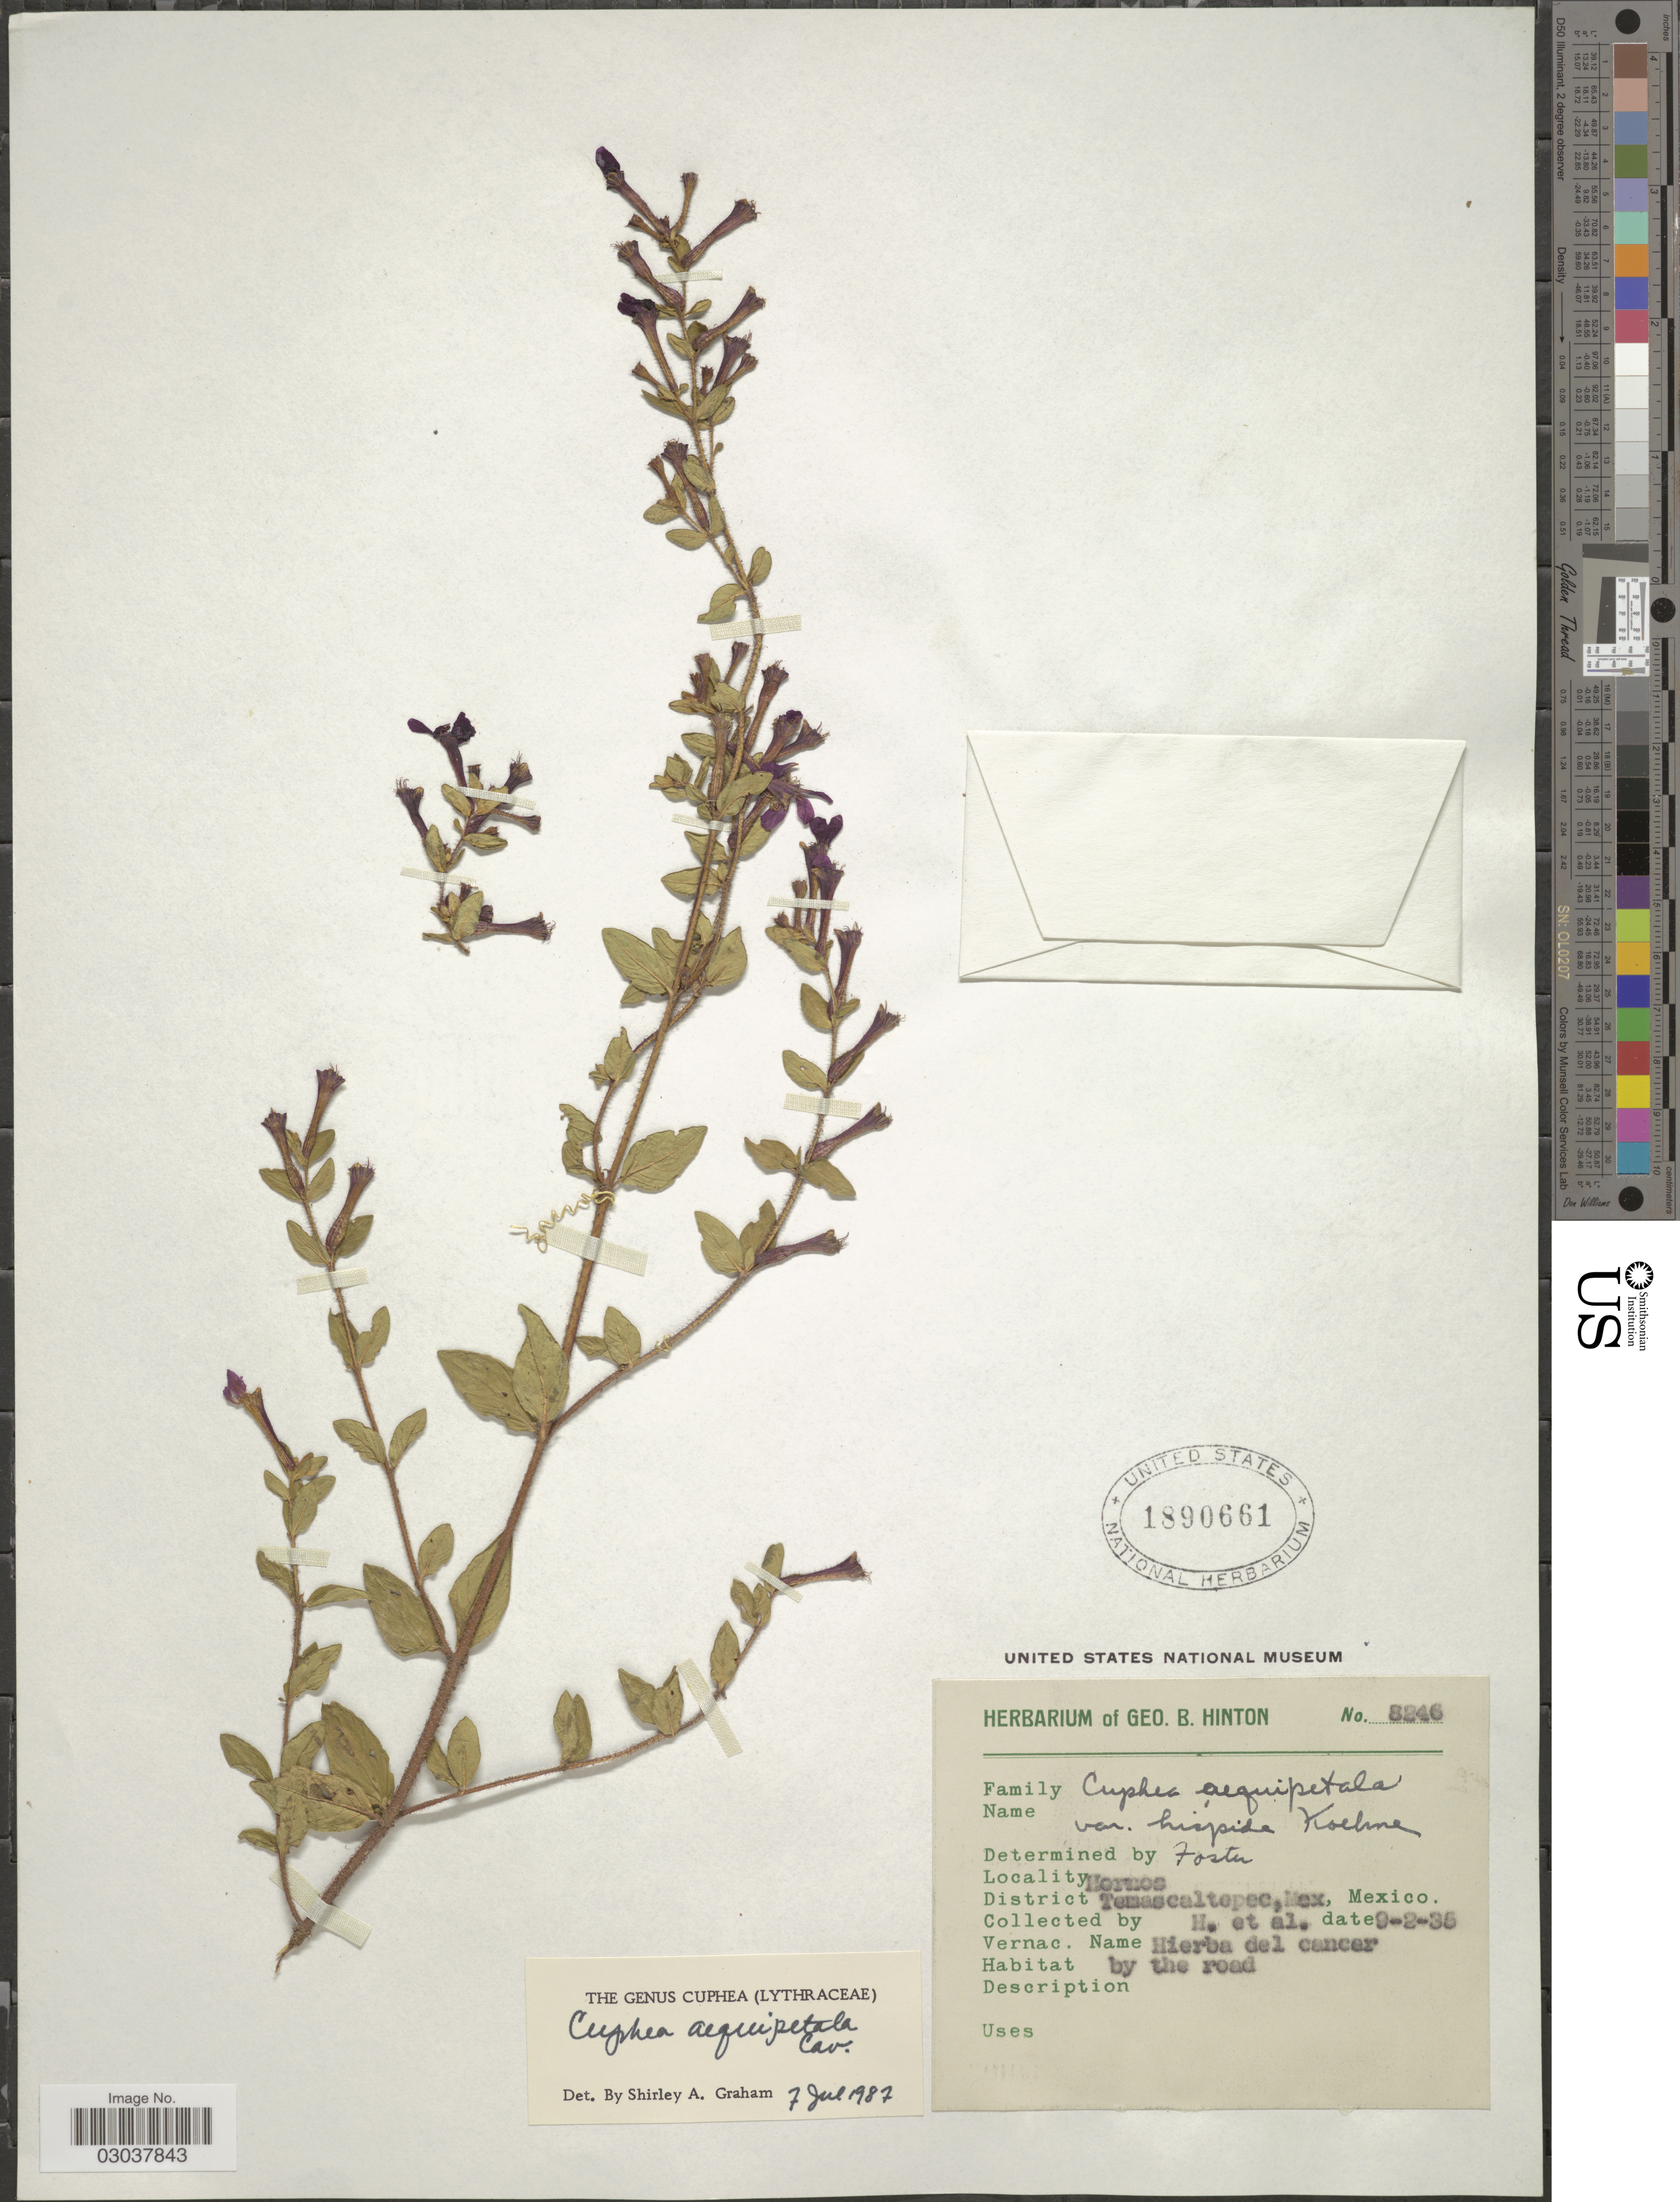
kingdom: Plantae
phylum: Tracheophyta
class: Magnoliopsida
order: Myrtales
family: Lythraceae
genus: Cuphea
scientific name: Cuphea aequipetala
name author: Cav.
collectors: G. B. Hinton & et al.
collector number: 8246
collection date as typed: Transcribed d/m/y: 9/2/35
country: Mexico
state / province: México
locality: Hornos. District Temascaltepec, Mex.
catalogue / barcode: US 1890661